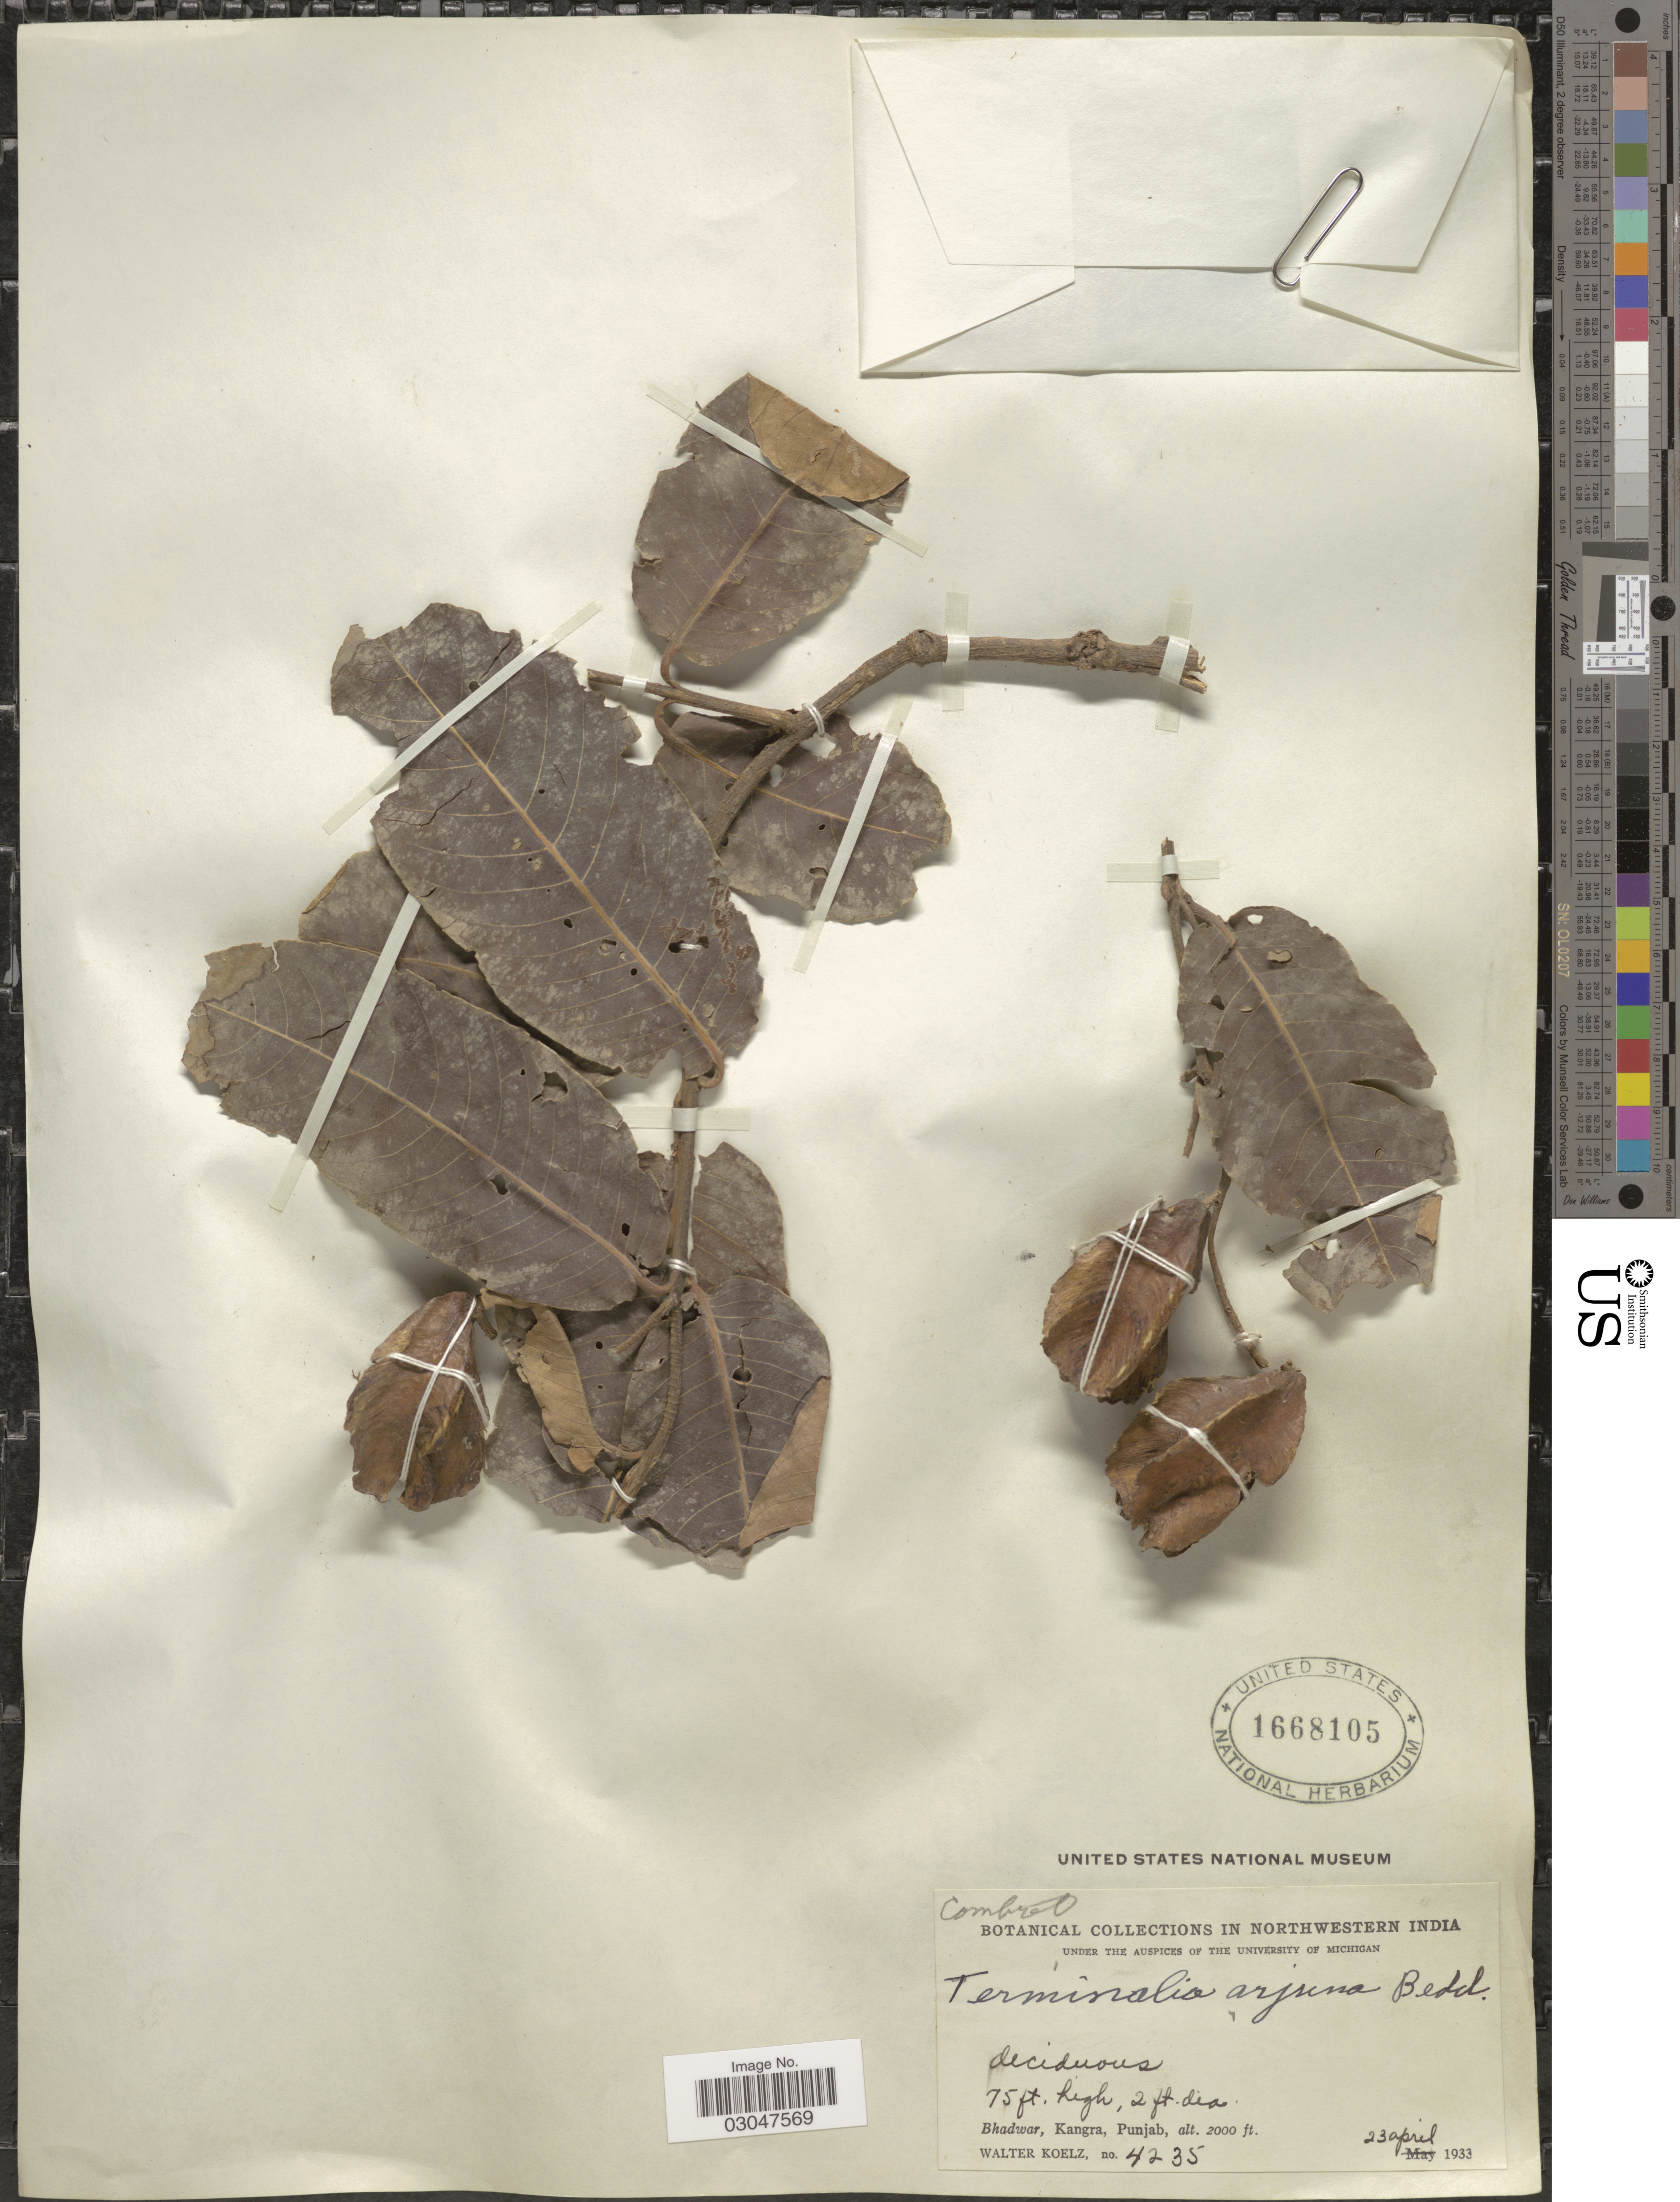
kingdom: Plantae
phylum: Tracheophyta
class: Magnoliopsida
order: Myrtales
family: Combretaceae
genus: Terminalia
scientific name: Terminalia arjuna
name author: (Roxb. ex DC.) Wight & Arn.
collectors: W. N. Koelz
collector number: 4235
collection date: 1933-04-23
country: India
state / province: Himachal Pradesh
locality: Northwestern India. Bhadwar, Kangra.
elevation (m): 610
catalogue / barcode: US 1668105